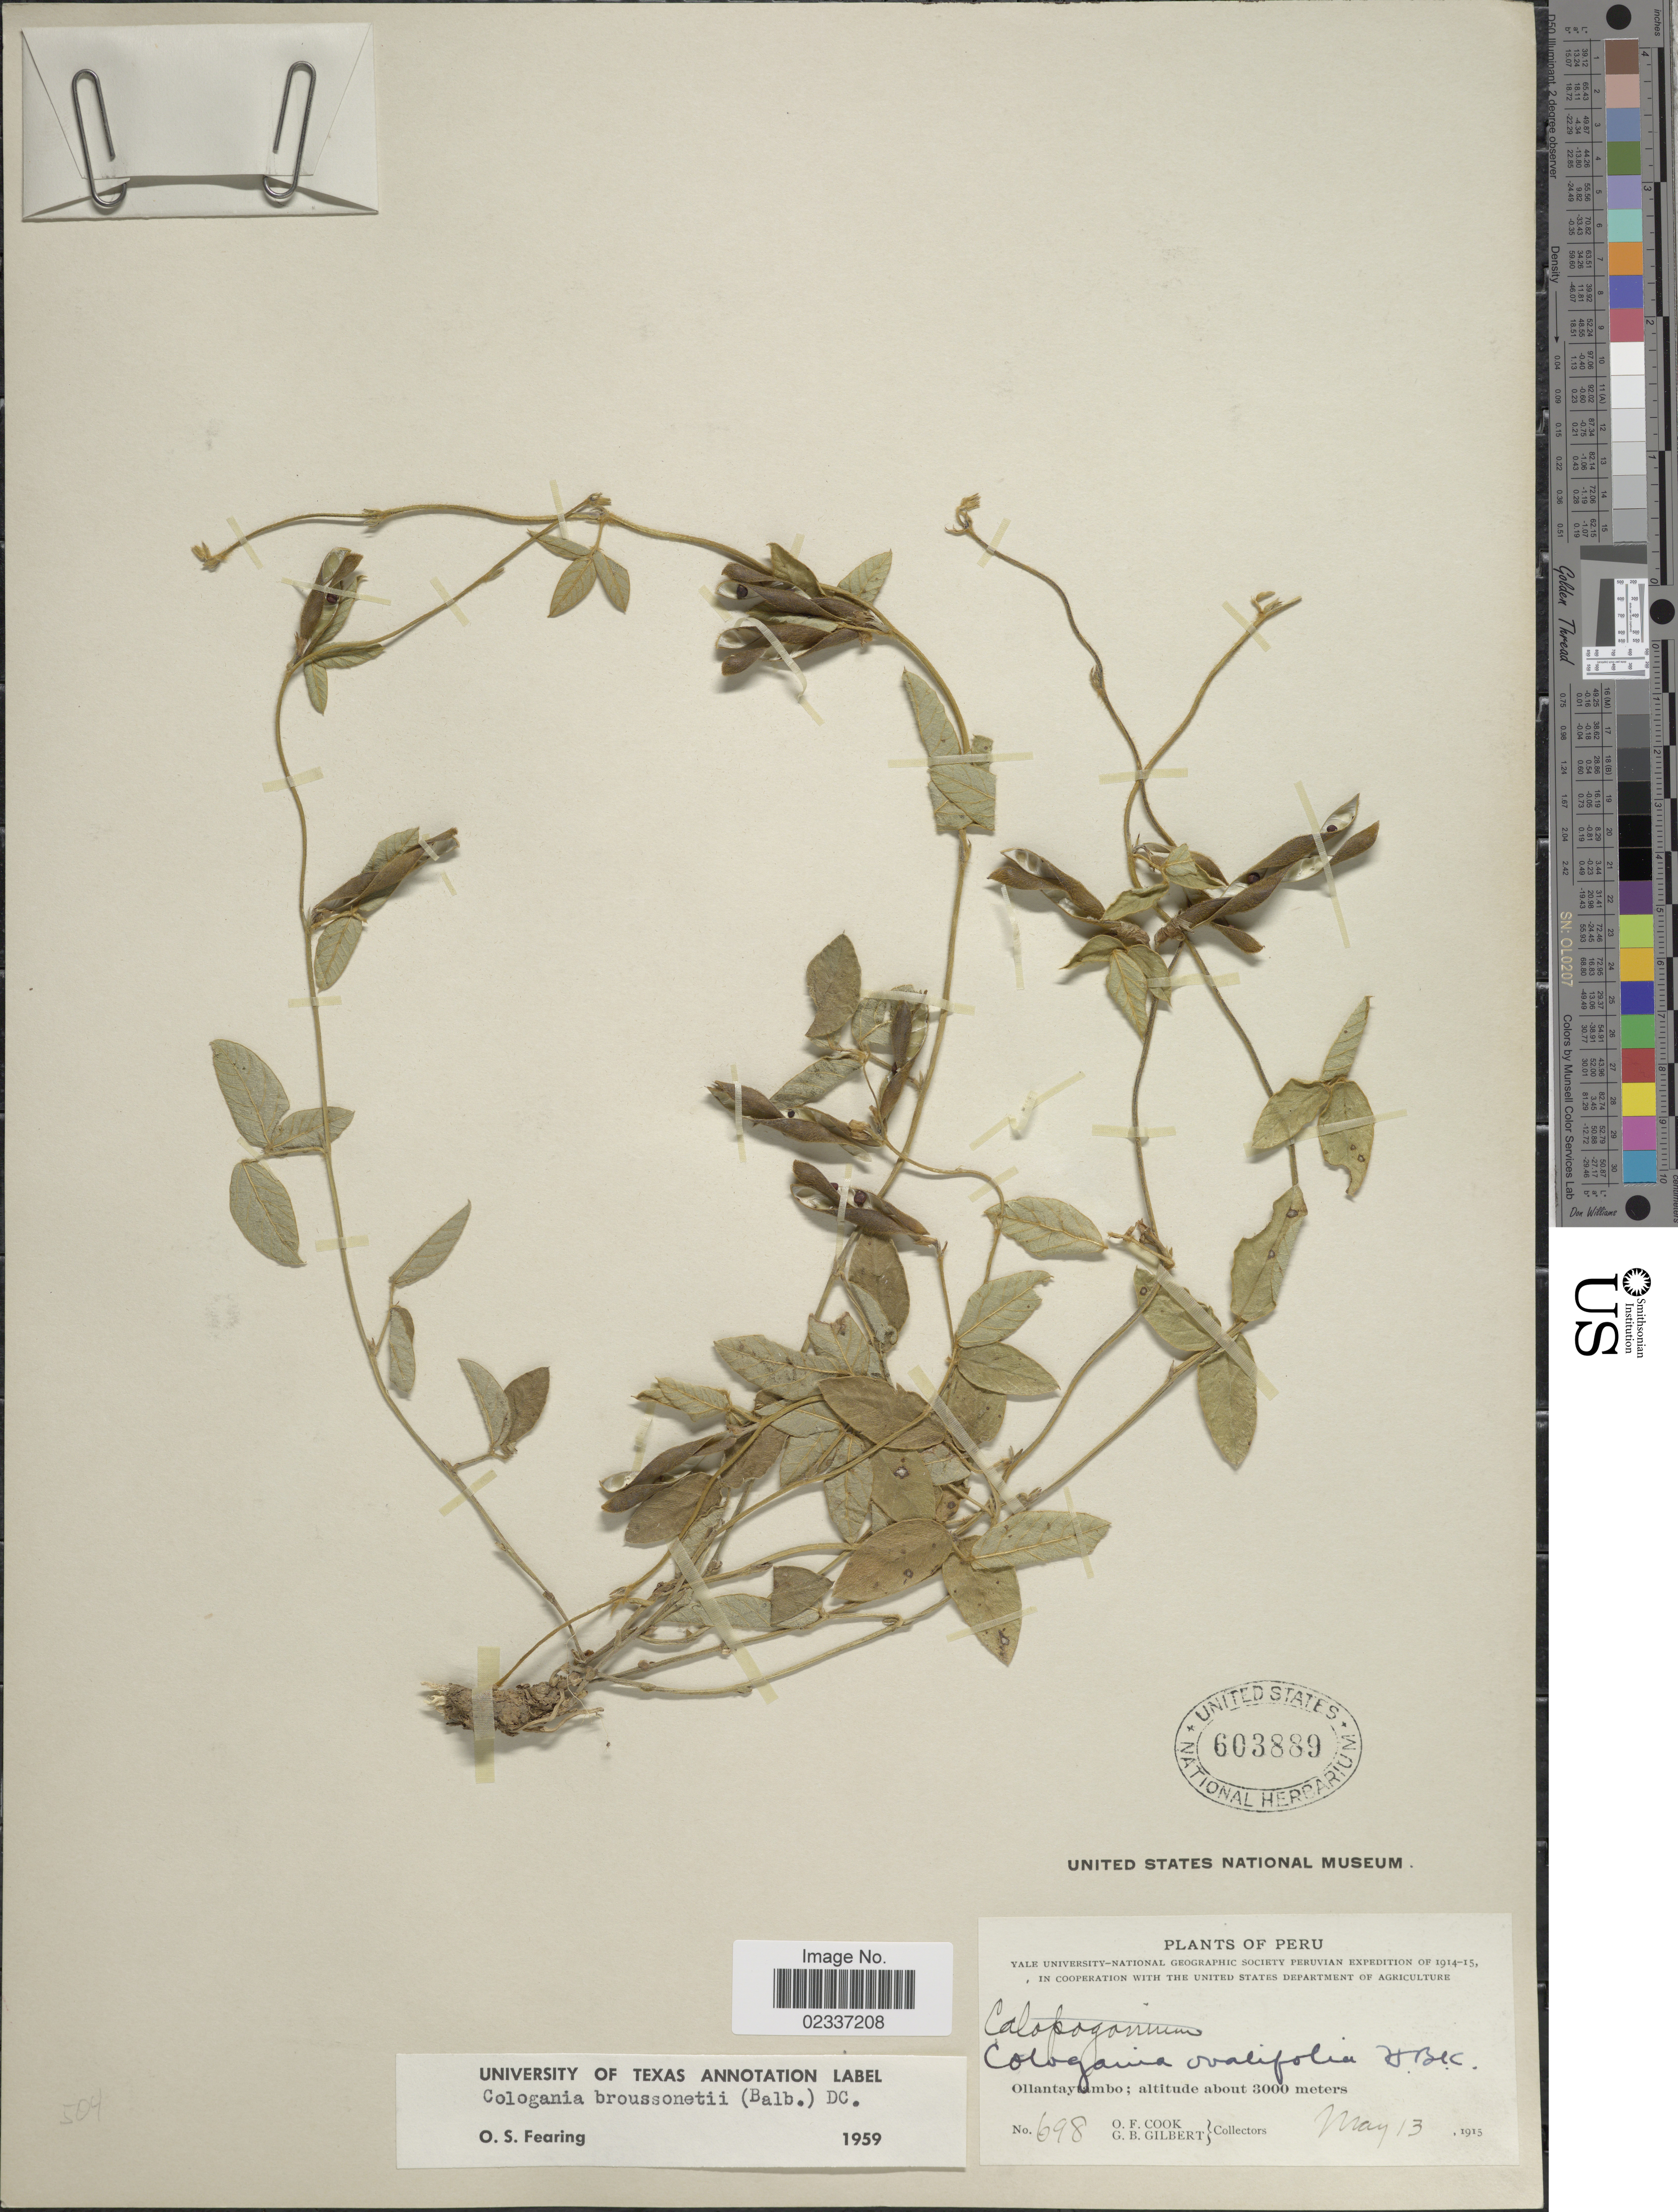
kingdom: Plantae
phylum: Tracheophyta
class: Magnoliopsida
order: Fabales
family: Fabaceae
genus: Cologania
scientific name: Cologania broussonetii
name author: (Balb.) DC.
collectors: O. F. Cook & G. B. Gilbert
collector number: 698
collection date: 1915-05-13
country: Peru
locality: Ollantayambo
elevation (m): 3000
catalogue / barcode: US 603889